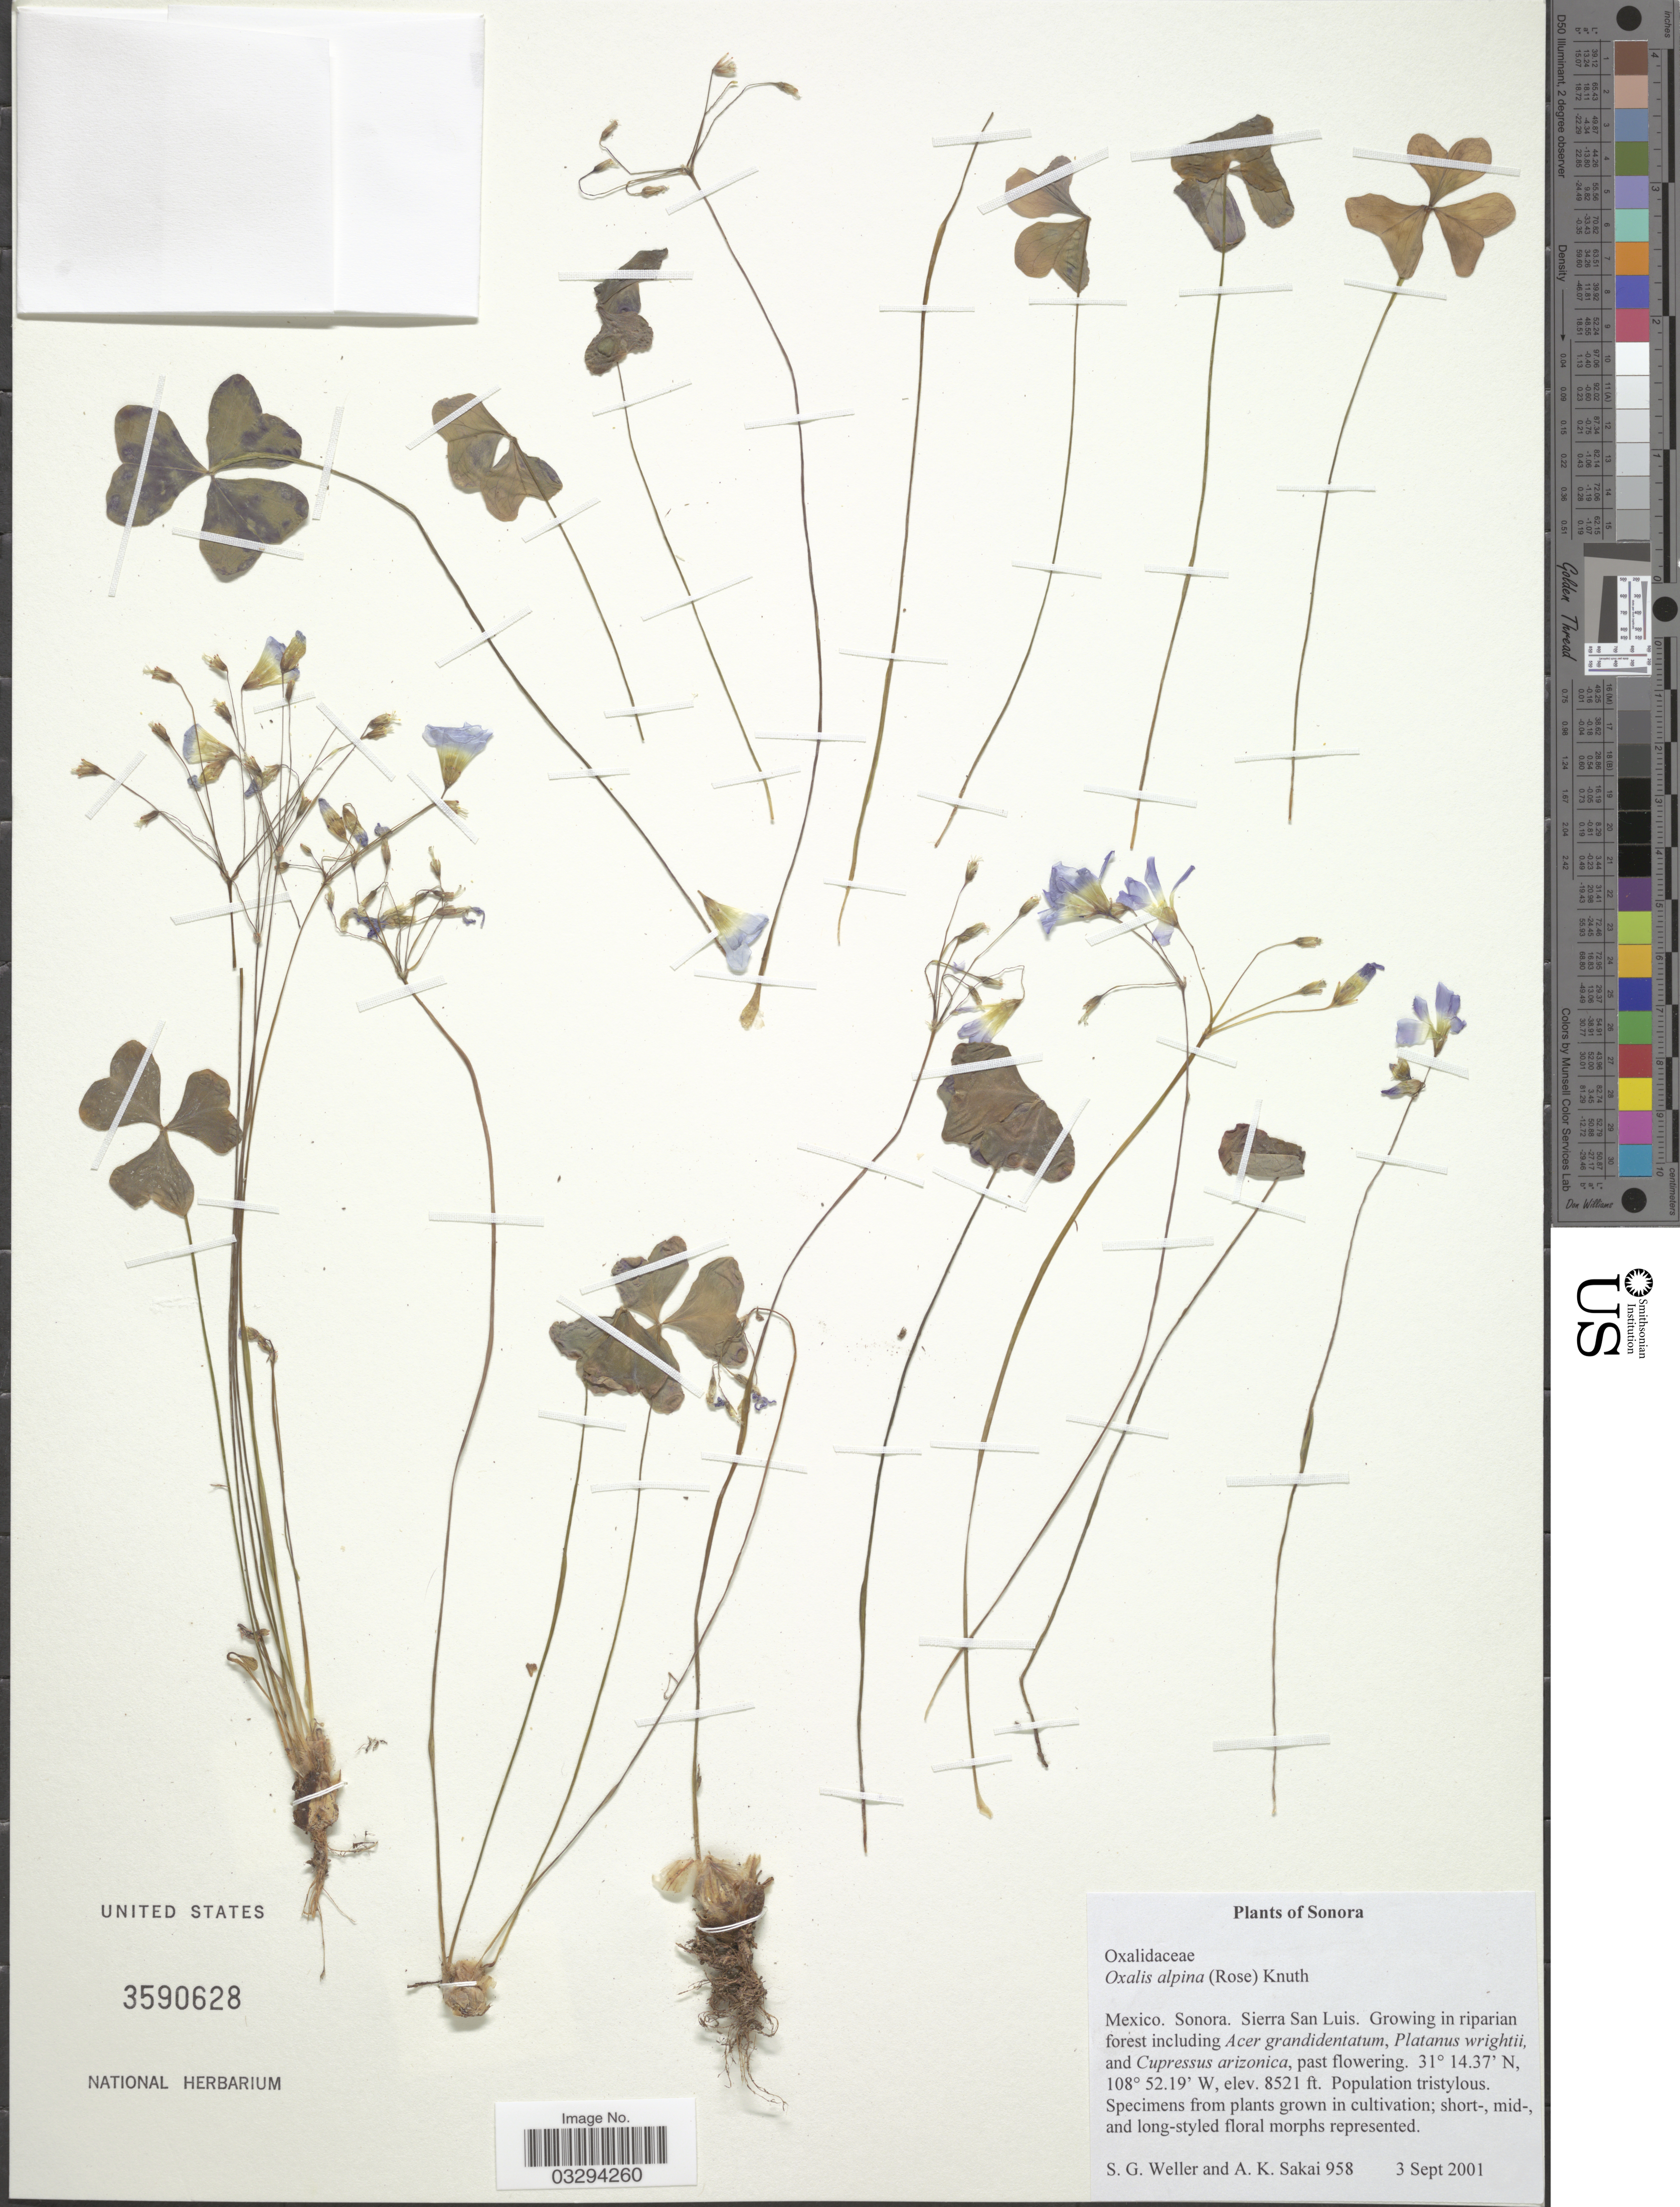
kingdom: Plantae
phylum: Tracheophyta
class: Magnoliopsida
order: Oxalidales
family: Oxalidaceae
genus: Oxalis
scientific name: Oxalis alpina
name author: (Rose) R. Knuth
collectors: S. G. Weller & A. Sakai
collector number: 958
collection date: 2001-09-03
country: Mexico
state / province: Sonora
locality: Sierra San Luis.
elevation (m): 2597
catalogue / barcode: US 3590628